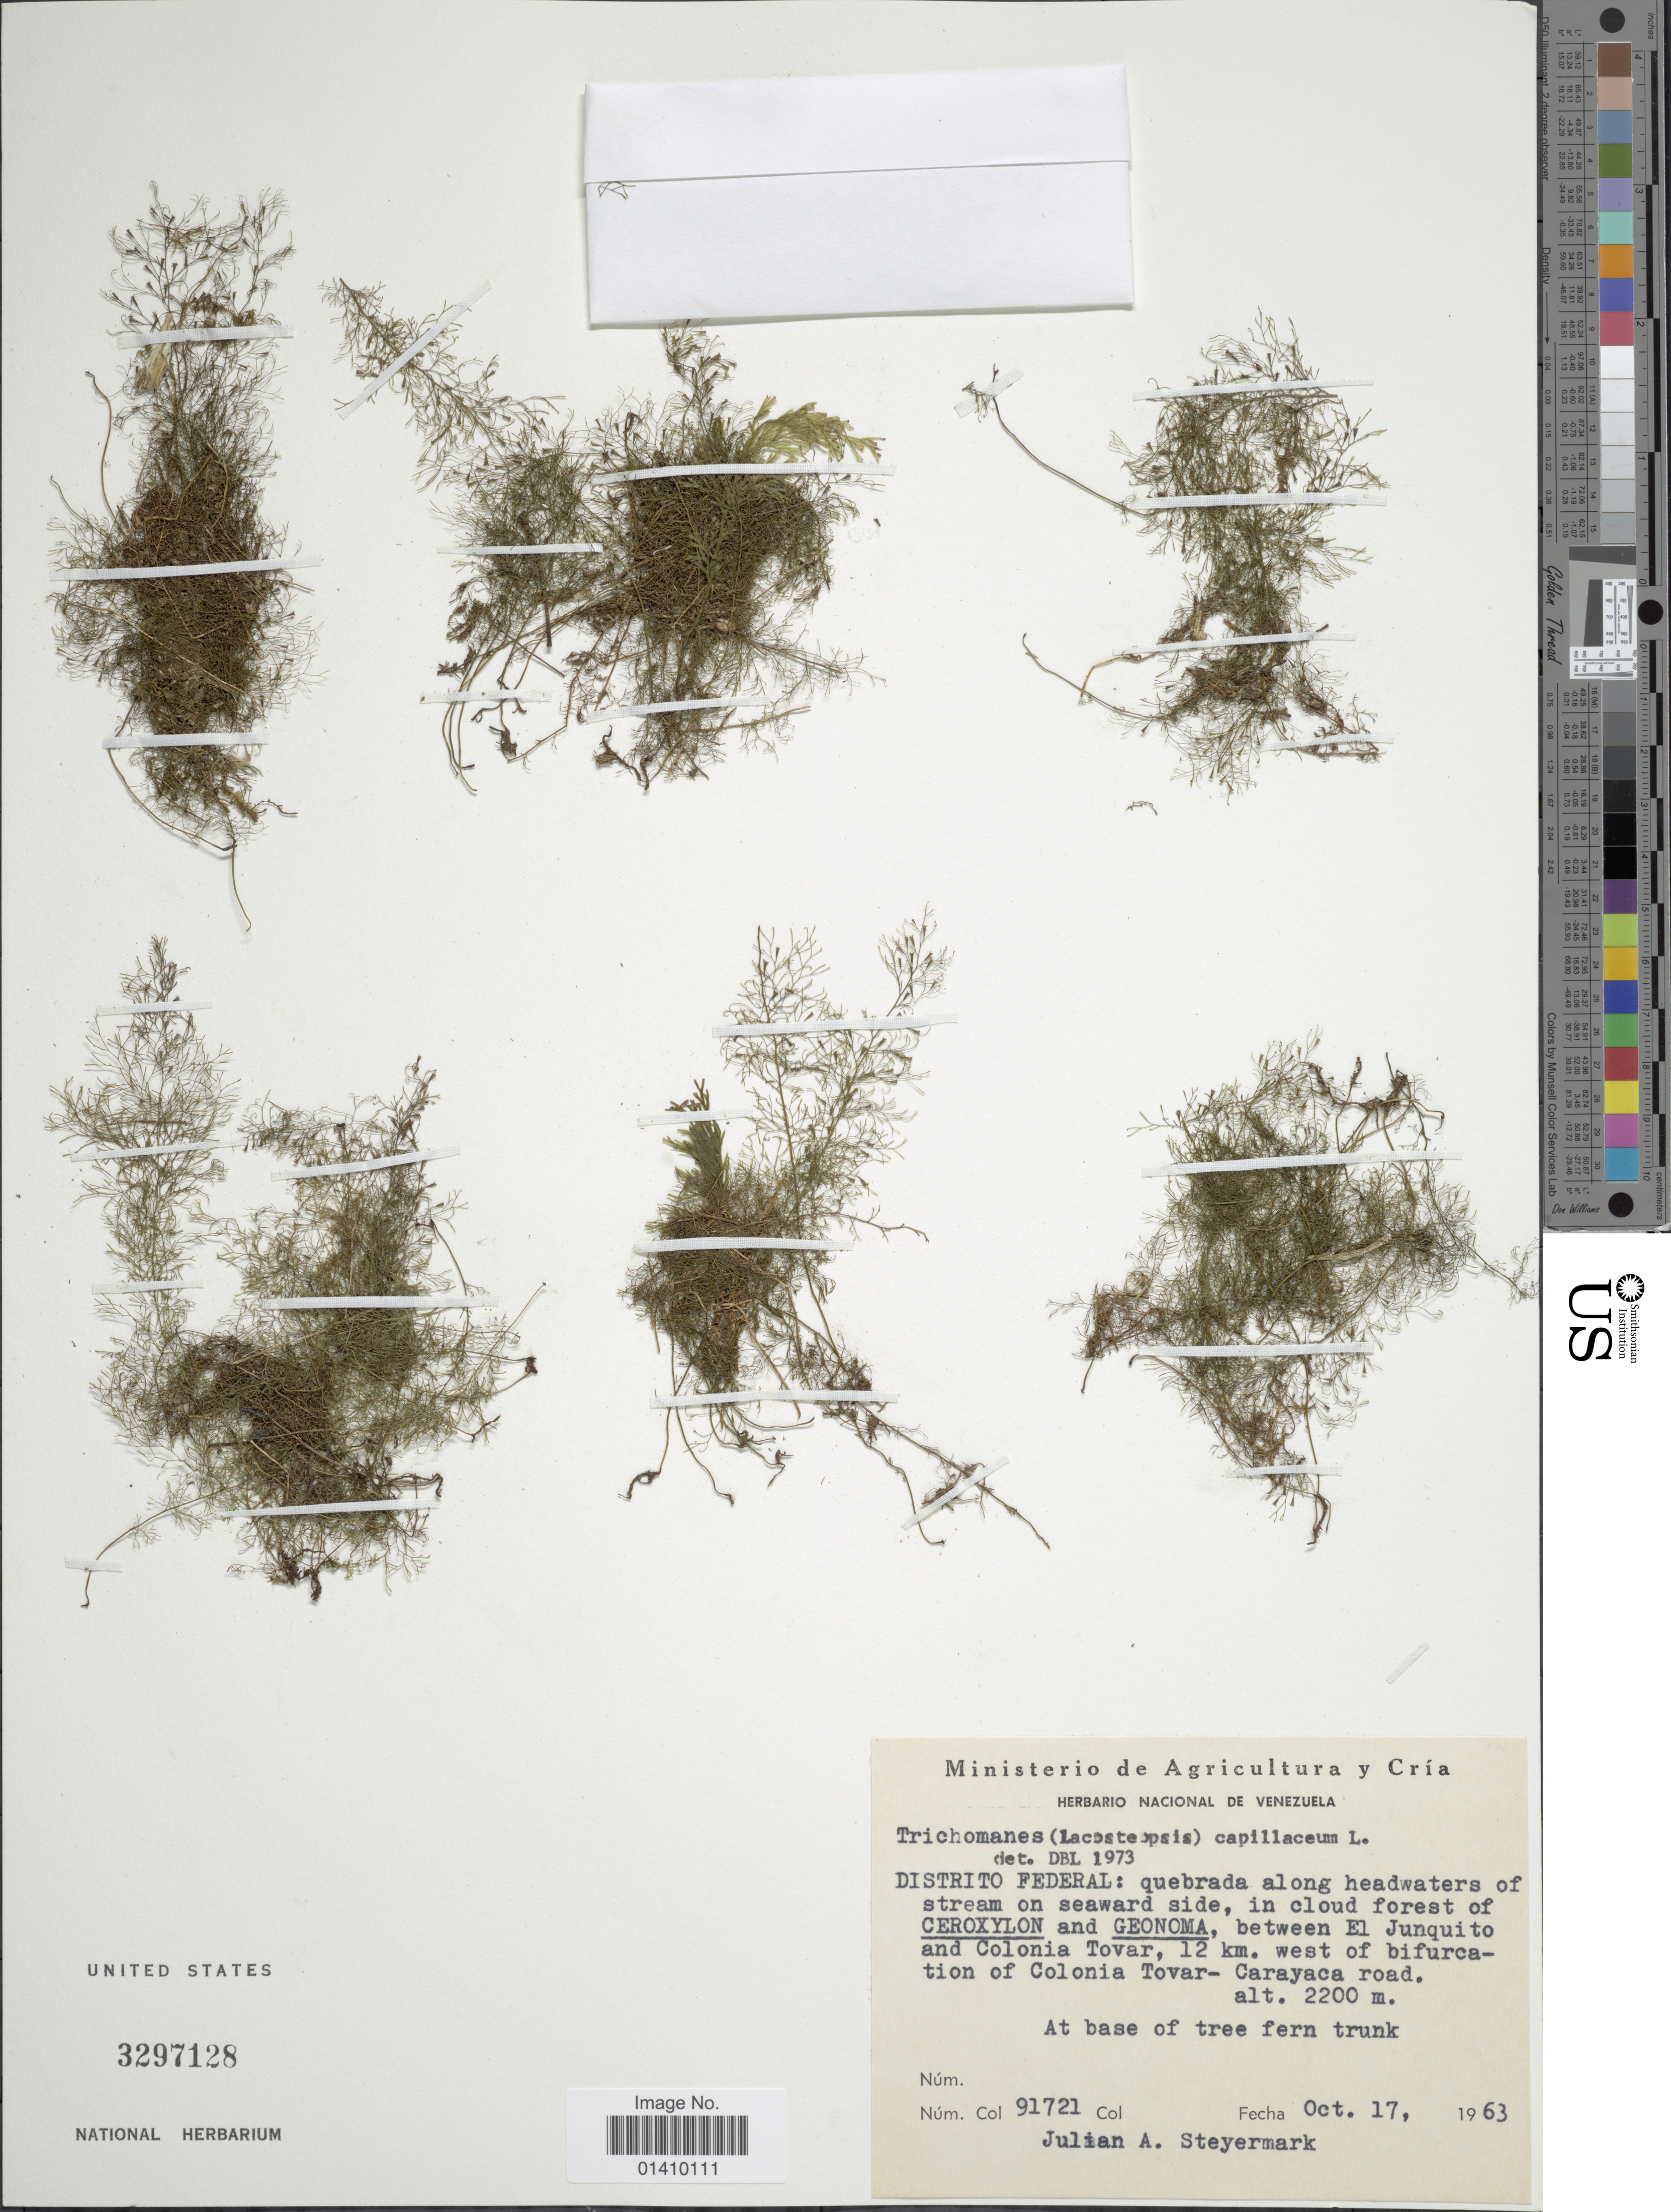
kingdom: Plantae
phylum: Tracheophyta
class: Polypodiopsida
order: Hymenophyllales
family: Hymenophyllaceae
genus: Polyphlebium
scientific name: Polyphlebium capillaceum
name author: (L.) Ebihara & Dubuisson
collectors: J. Steyermark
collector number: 91721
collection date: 1963-10-17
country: Mexico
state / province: Distrito Federal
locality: Distrito Federal: quebrada along headwaters of stream on seaward side in cloud forest Ceroxylon and Geonoma, between El Junquito and Colonia Tovar 12 km west of bifurcation of Colonia Tovar Carayaca road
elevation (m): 2200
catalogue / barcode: US 3297128